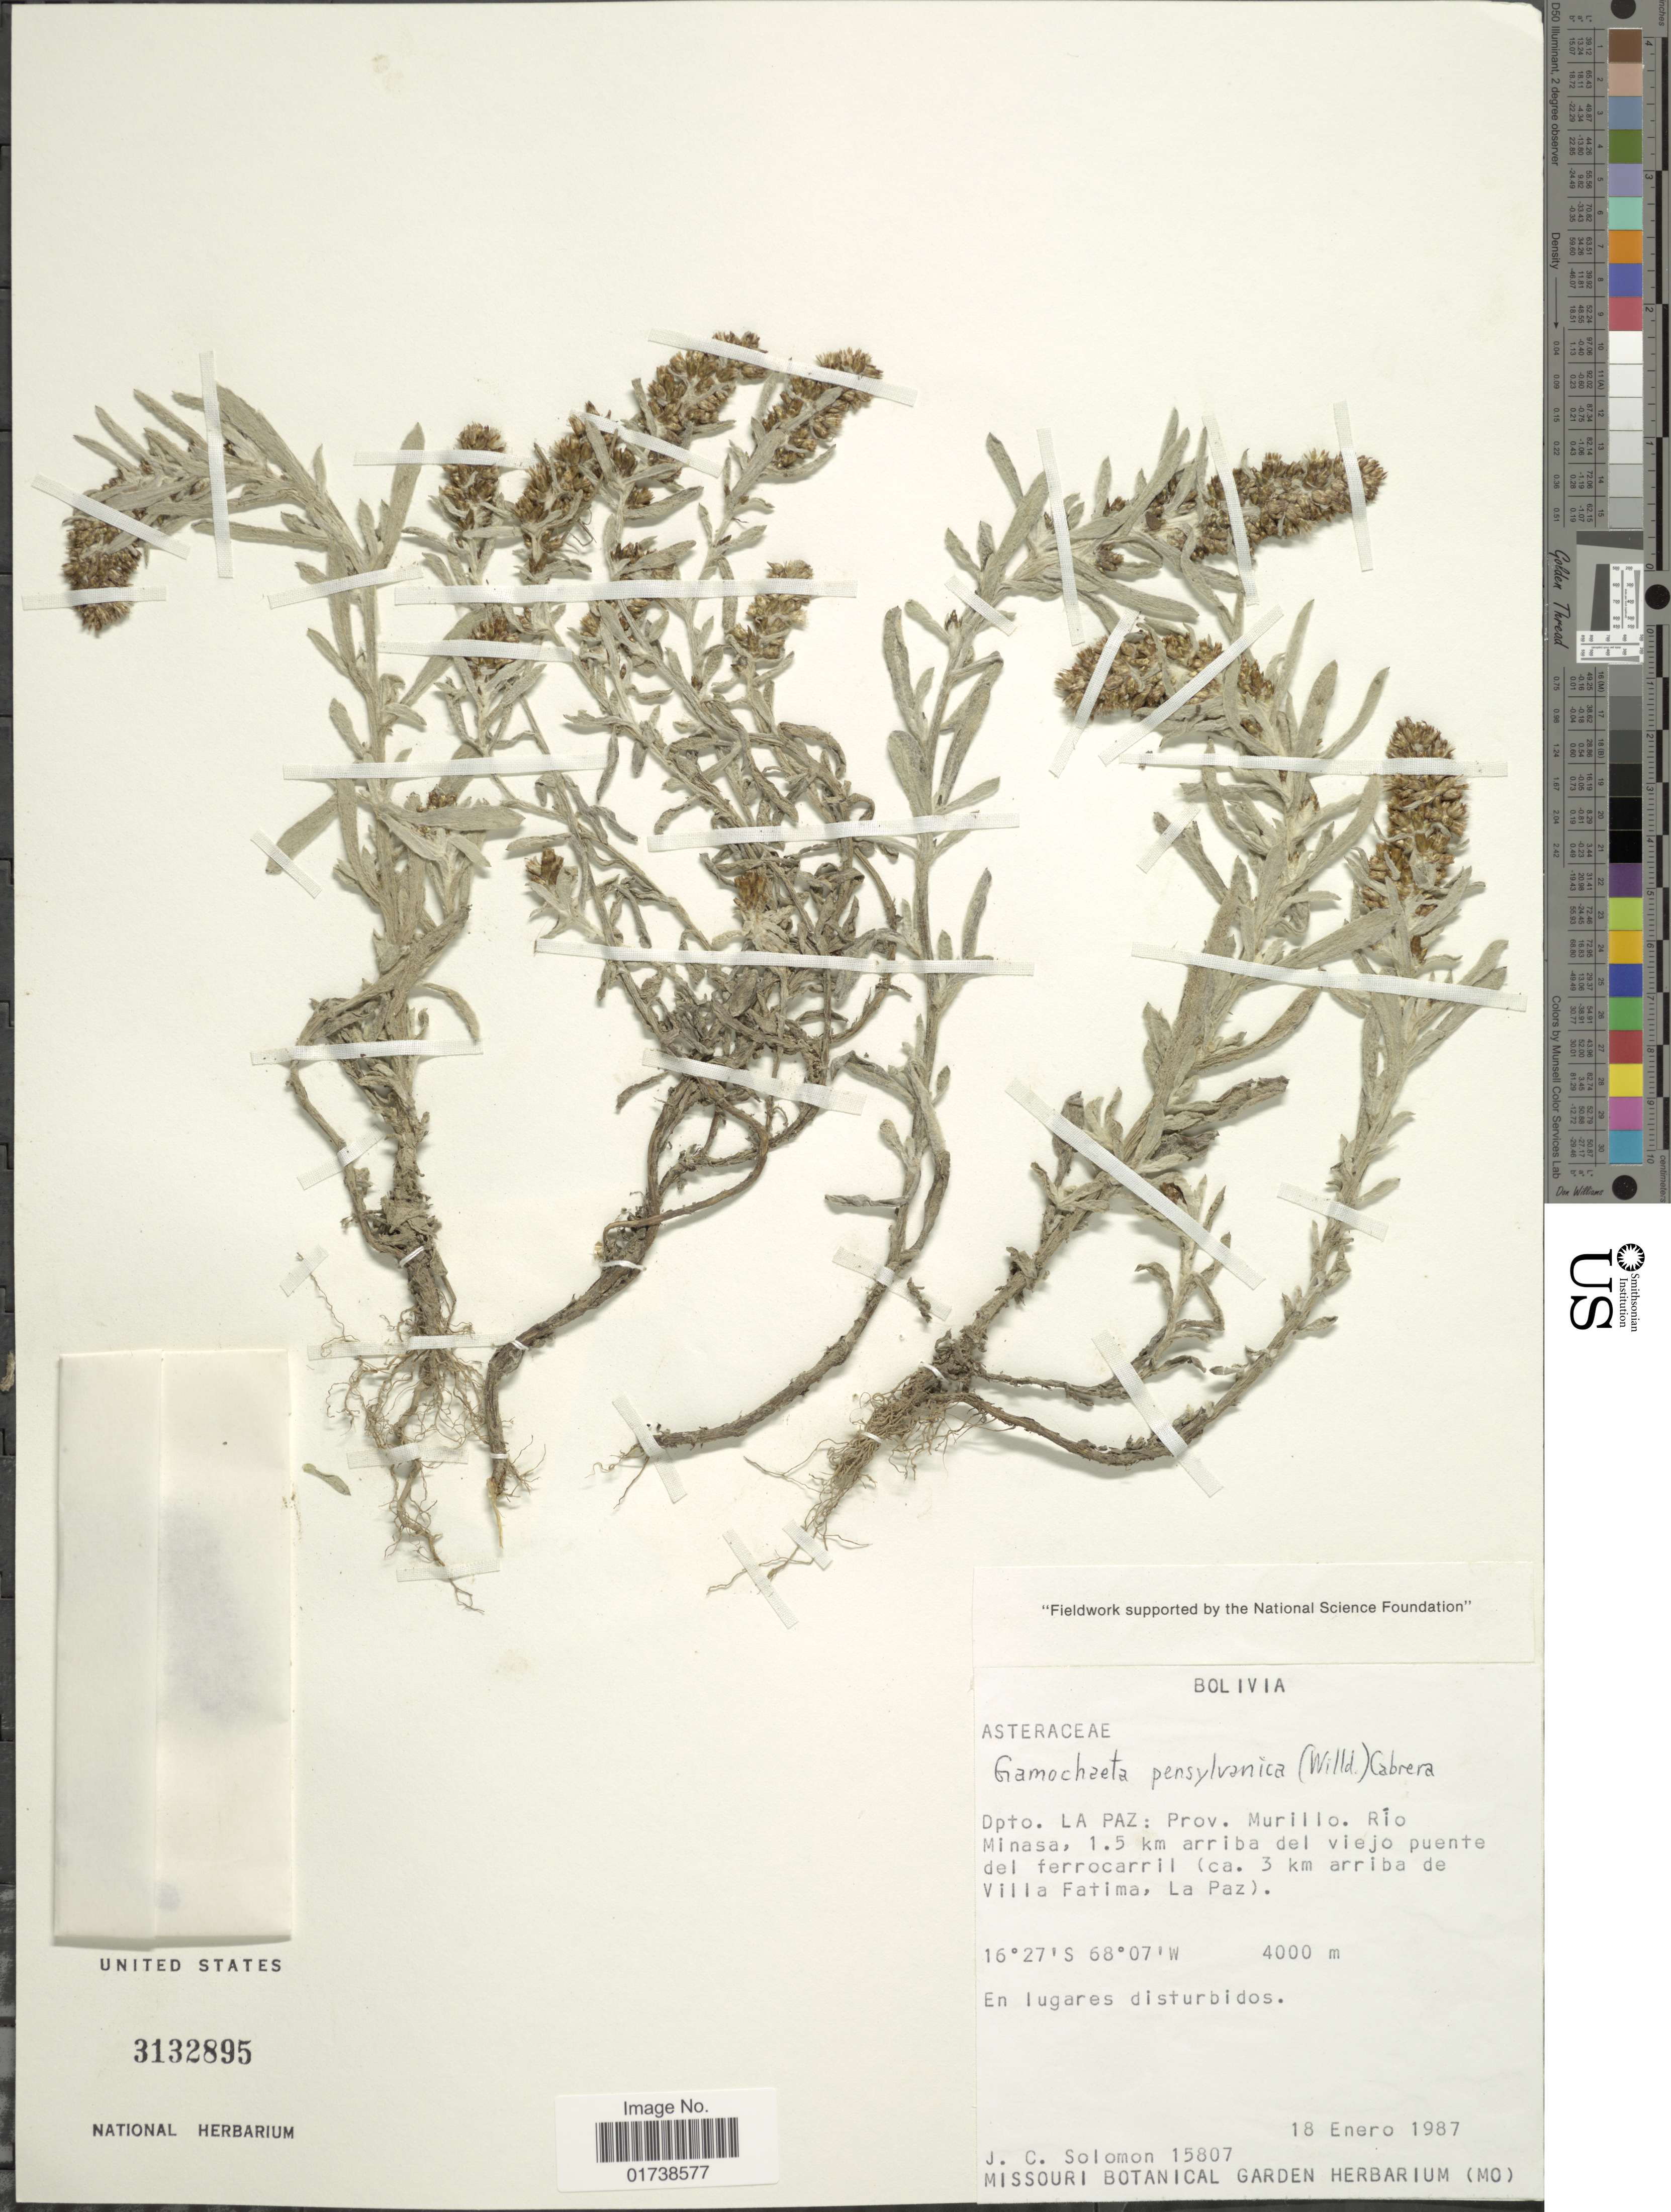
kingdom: Plantae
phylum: Tracheophyta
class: Magnoliopsida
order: Asterales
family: Asteraceae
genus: Gamochaeta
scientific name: Gamochaeta pensylvanica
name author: (Willd.) Cabrera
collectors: J. C. Solomon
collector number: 15807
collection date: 1987-01-18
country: Bolivia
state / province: La Paz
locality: Prov. Murillo, Rio Minasa, 1.5 km arriba del viejo puente del ferrocarril (ca. 3 km arriba de Villa Fatima, La Paz)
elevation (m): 4000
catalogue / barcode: US 3132895